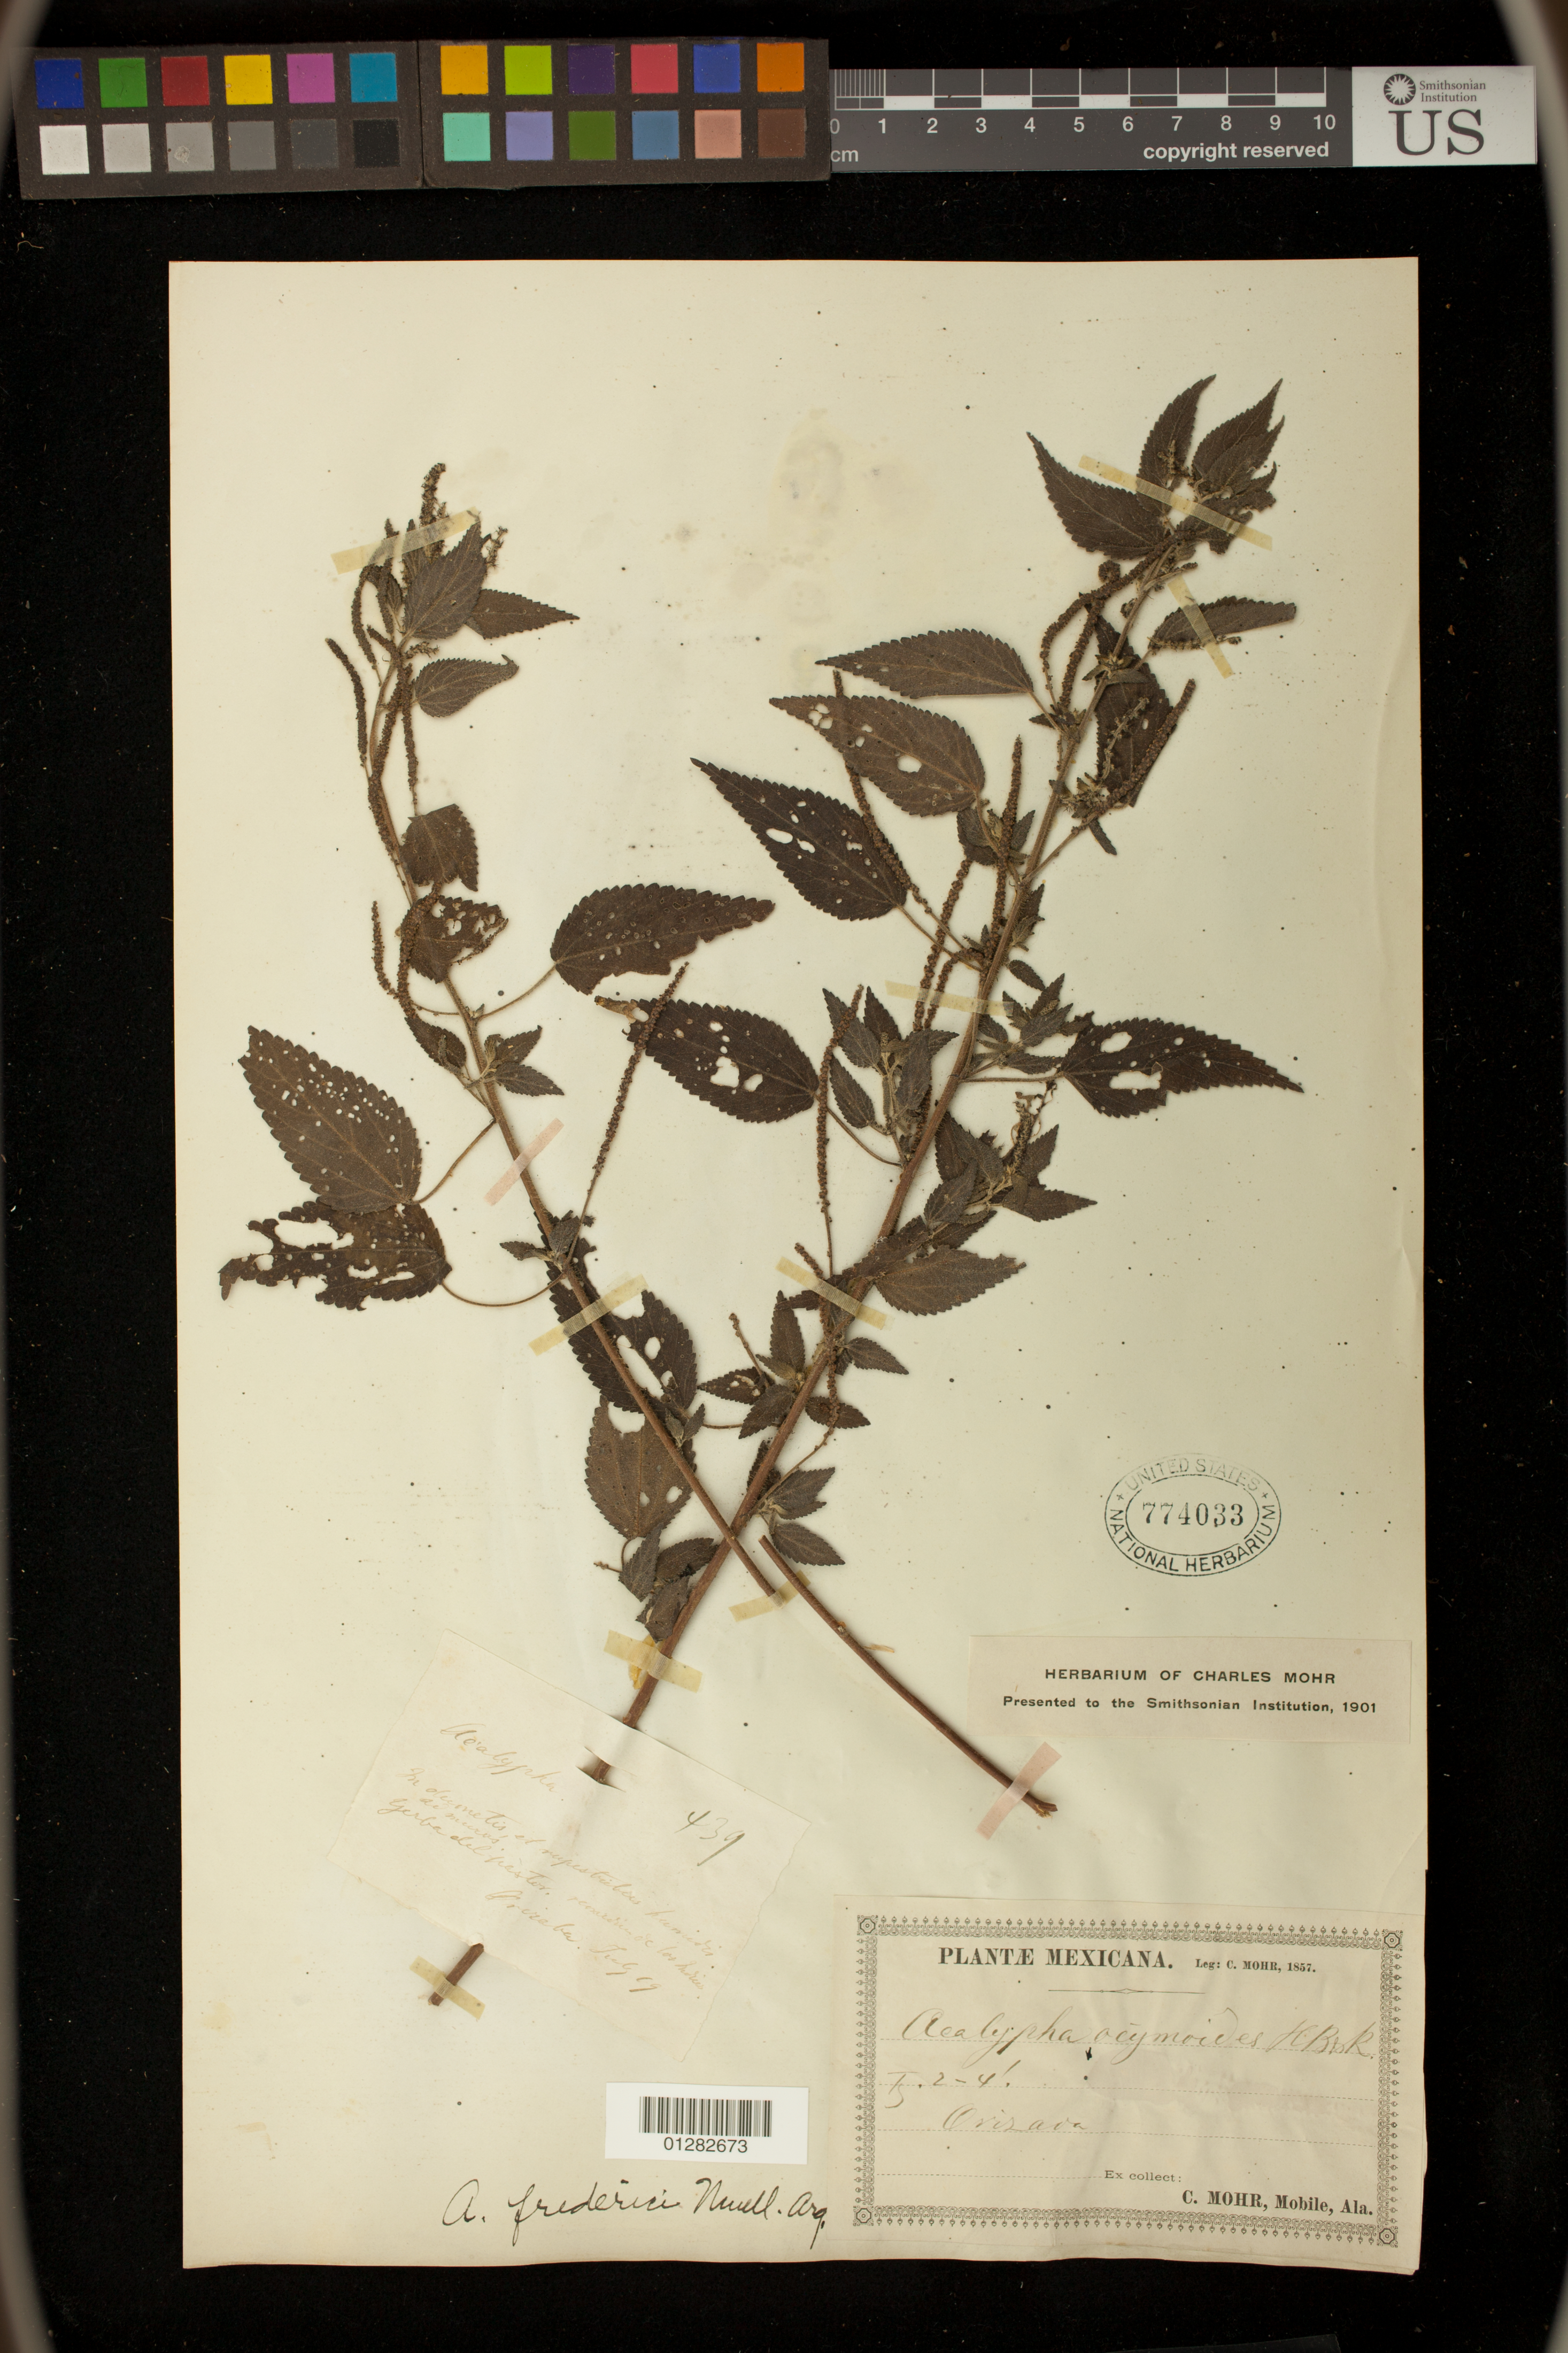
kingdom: Plantae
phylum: Tracheophyta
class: Magnoliopsida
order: Malpighiales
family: Euphorbiaceae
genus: Acalypha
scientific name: Acalypha vagans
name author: Cav.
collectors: G. B. Hinton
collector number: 439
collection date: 1857-07-19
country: Mexico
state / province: Veracruz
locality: Orizaba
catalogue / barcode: US 774033